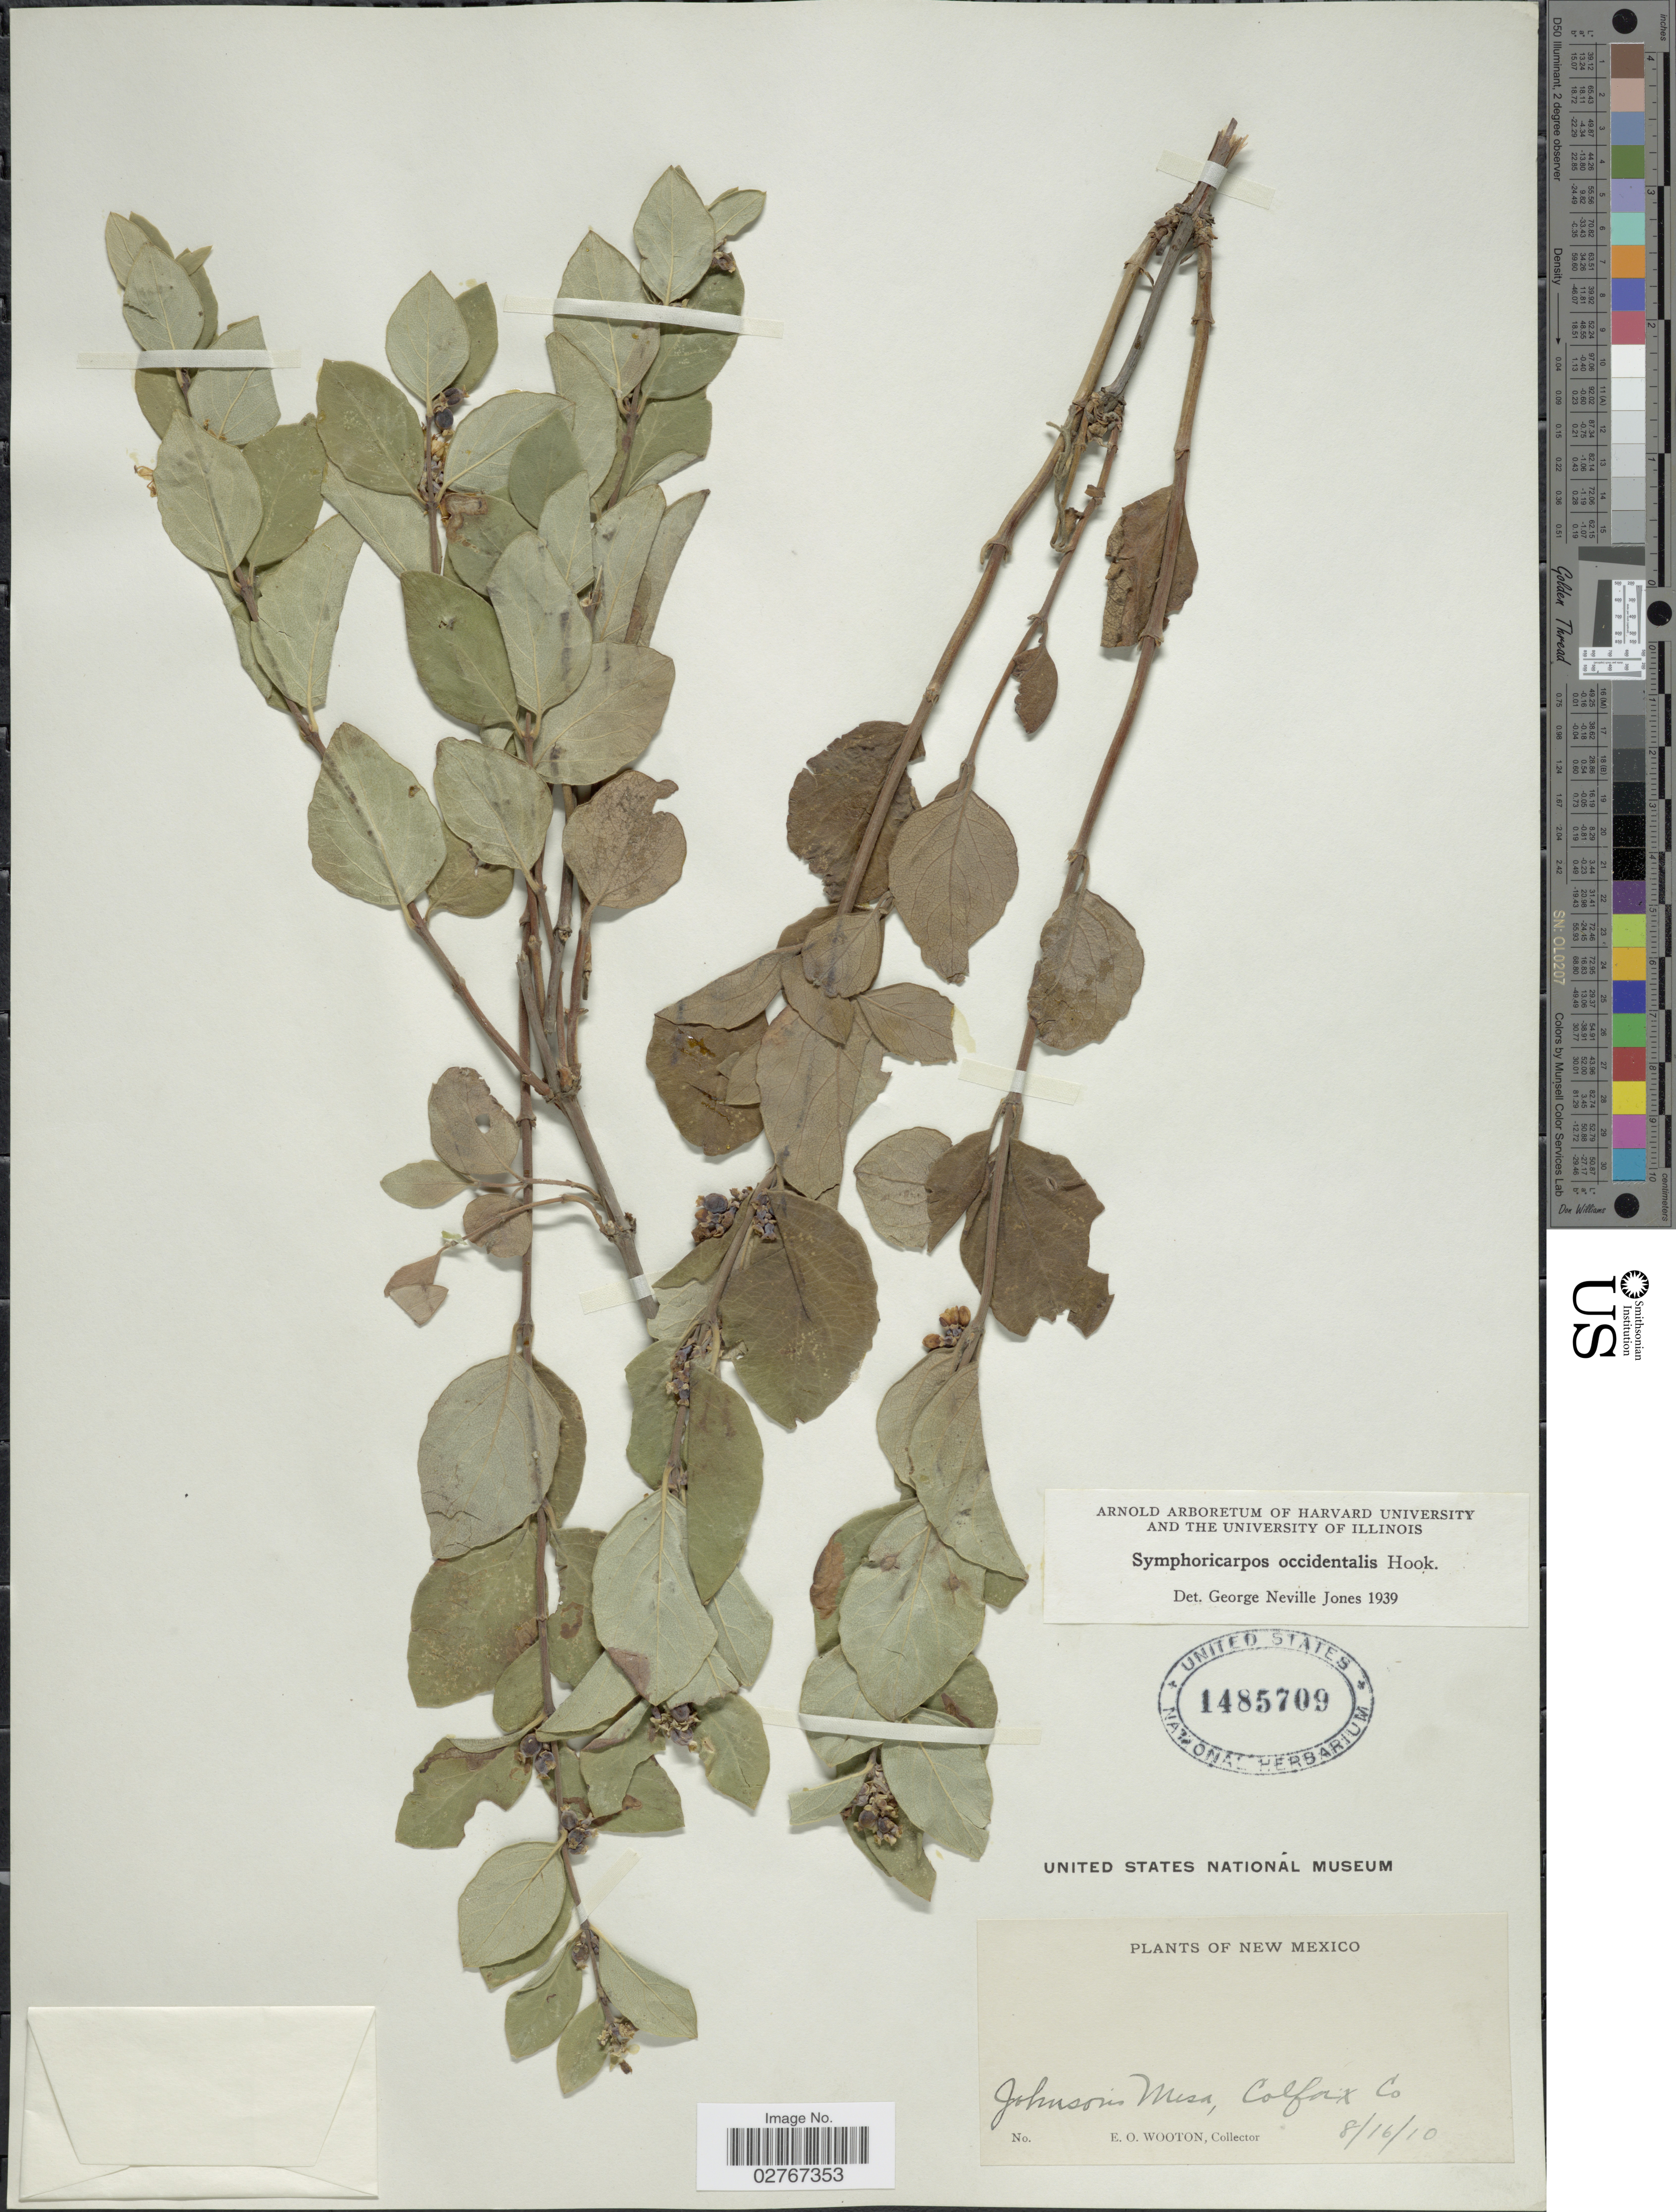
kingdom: Plantae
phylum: Tracheophyta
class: Magnoliopsida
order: Dipsacales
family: Caprifoliaceae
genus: Symphoricarpos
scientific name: Symphoricarpos occidentalis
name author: (R. Br.) Hook.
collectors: E. O. Wooton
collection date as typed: Transcribed d/m/y: 16/8/10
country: United States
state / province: New Mexico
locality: Johnson's Mesa, Colfax Co.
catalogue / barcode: US 1485709